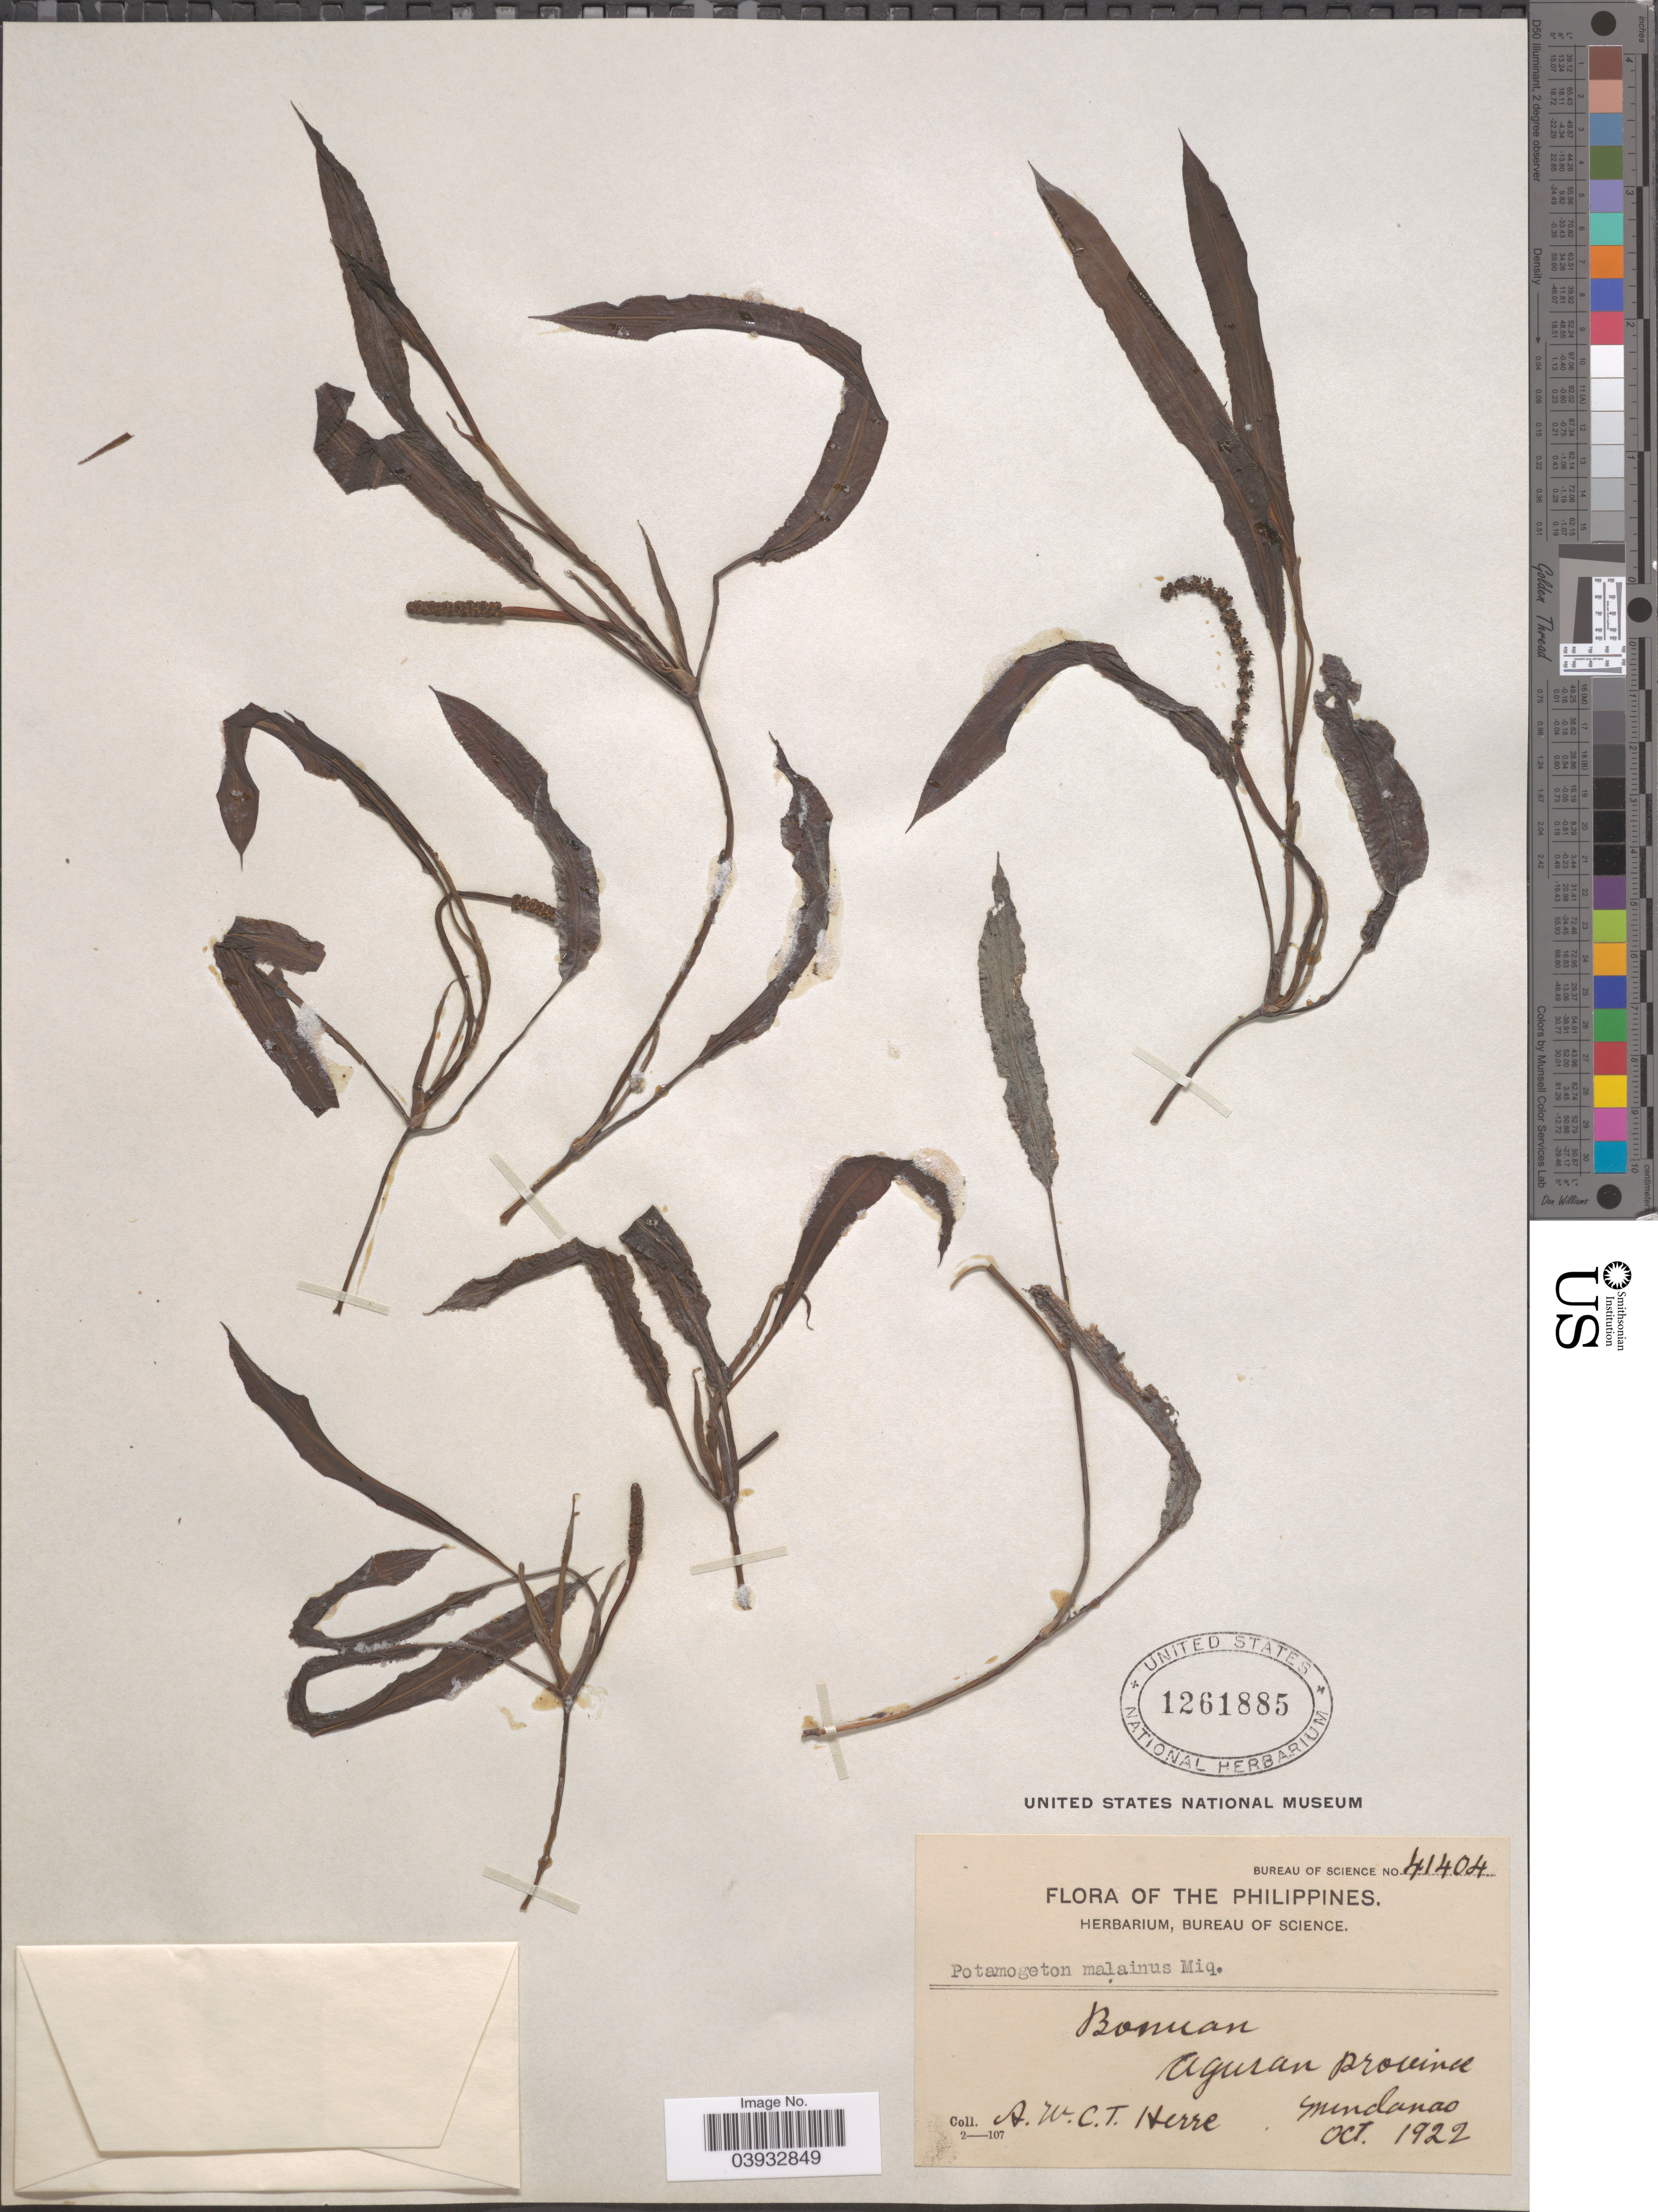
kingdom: Plantae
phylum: Tracheophyta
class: Liliopsida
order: Alismatales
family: Potamogetonaceae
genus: Potamogeton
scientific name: Potamogeton malaianus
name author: Miq.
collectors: A. W. Herre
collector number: Bureau of Science 41404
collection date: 1922-10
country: Philippines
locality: Bonuan, Agusan Province, Mindanao.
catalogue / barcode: US 1261885